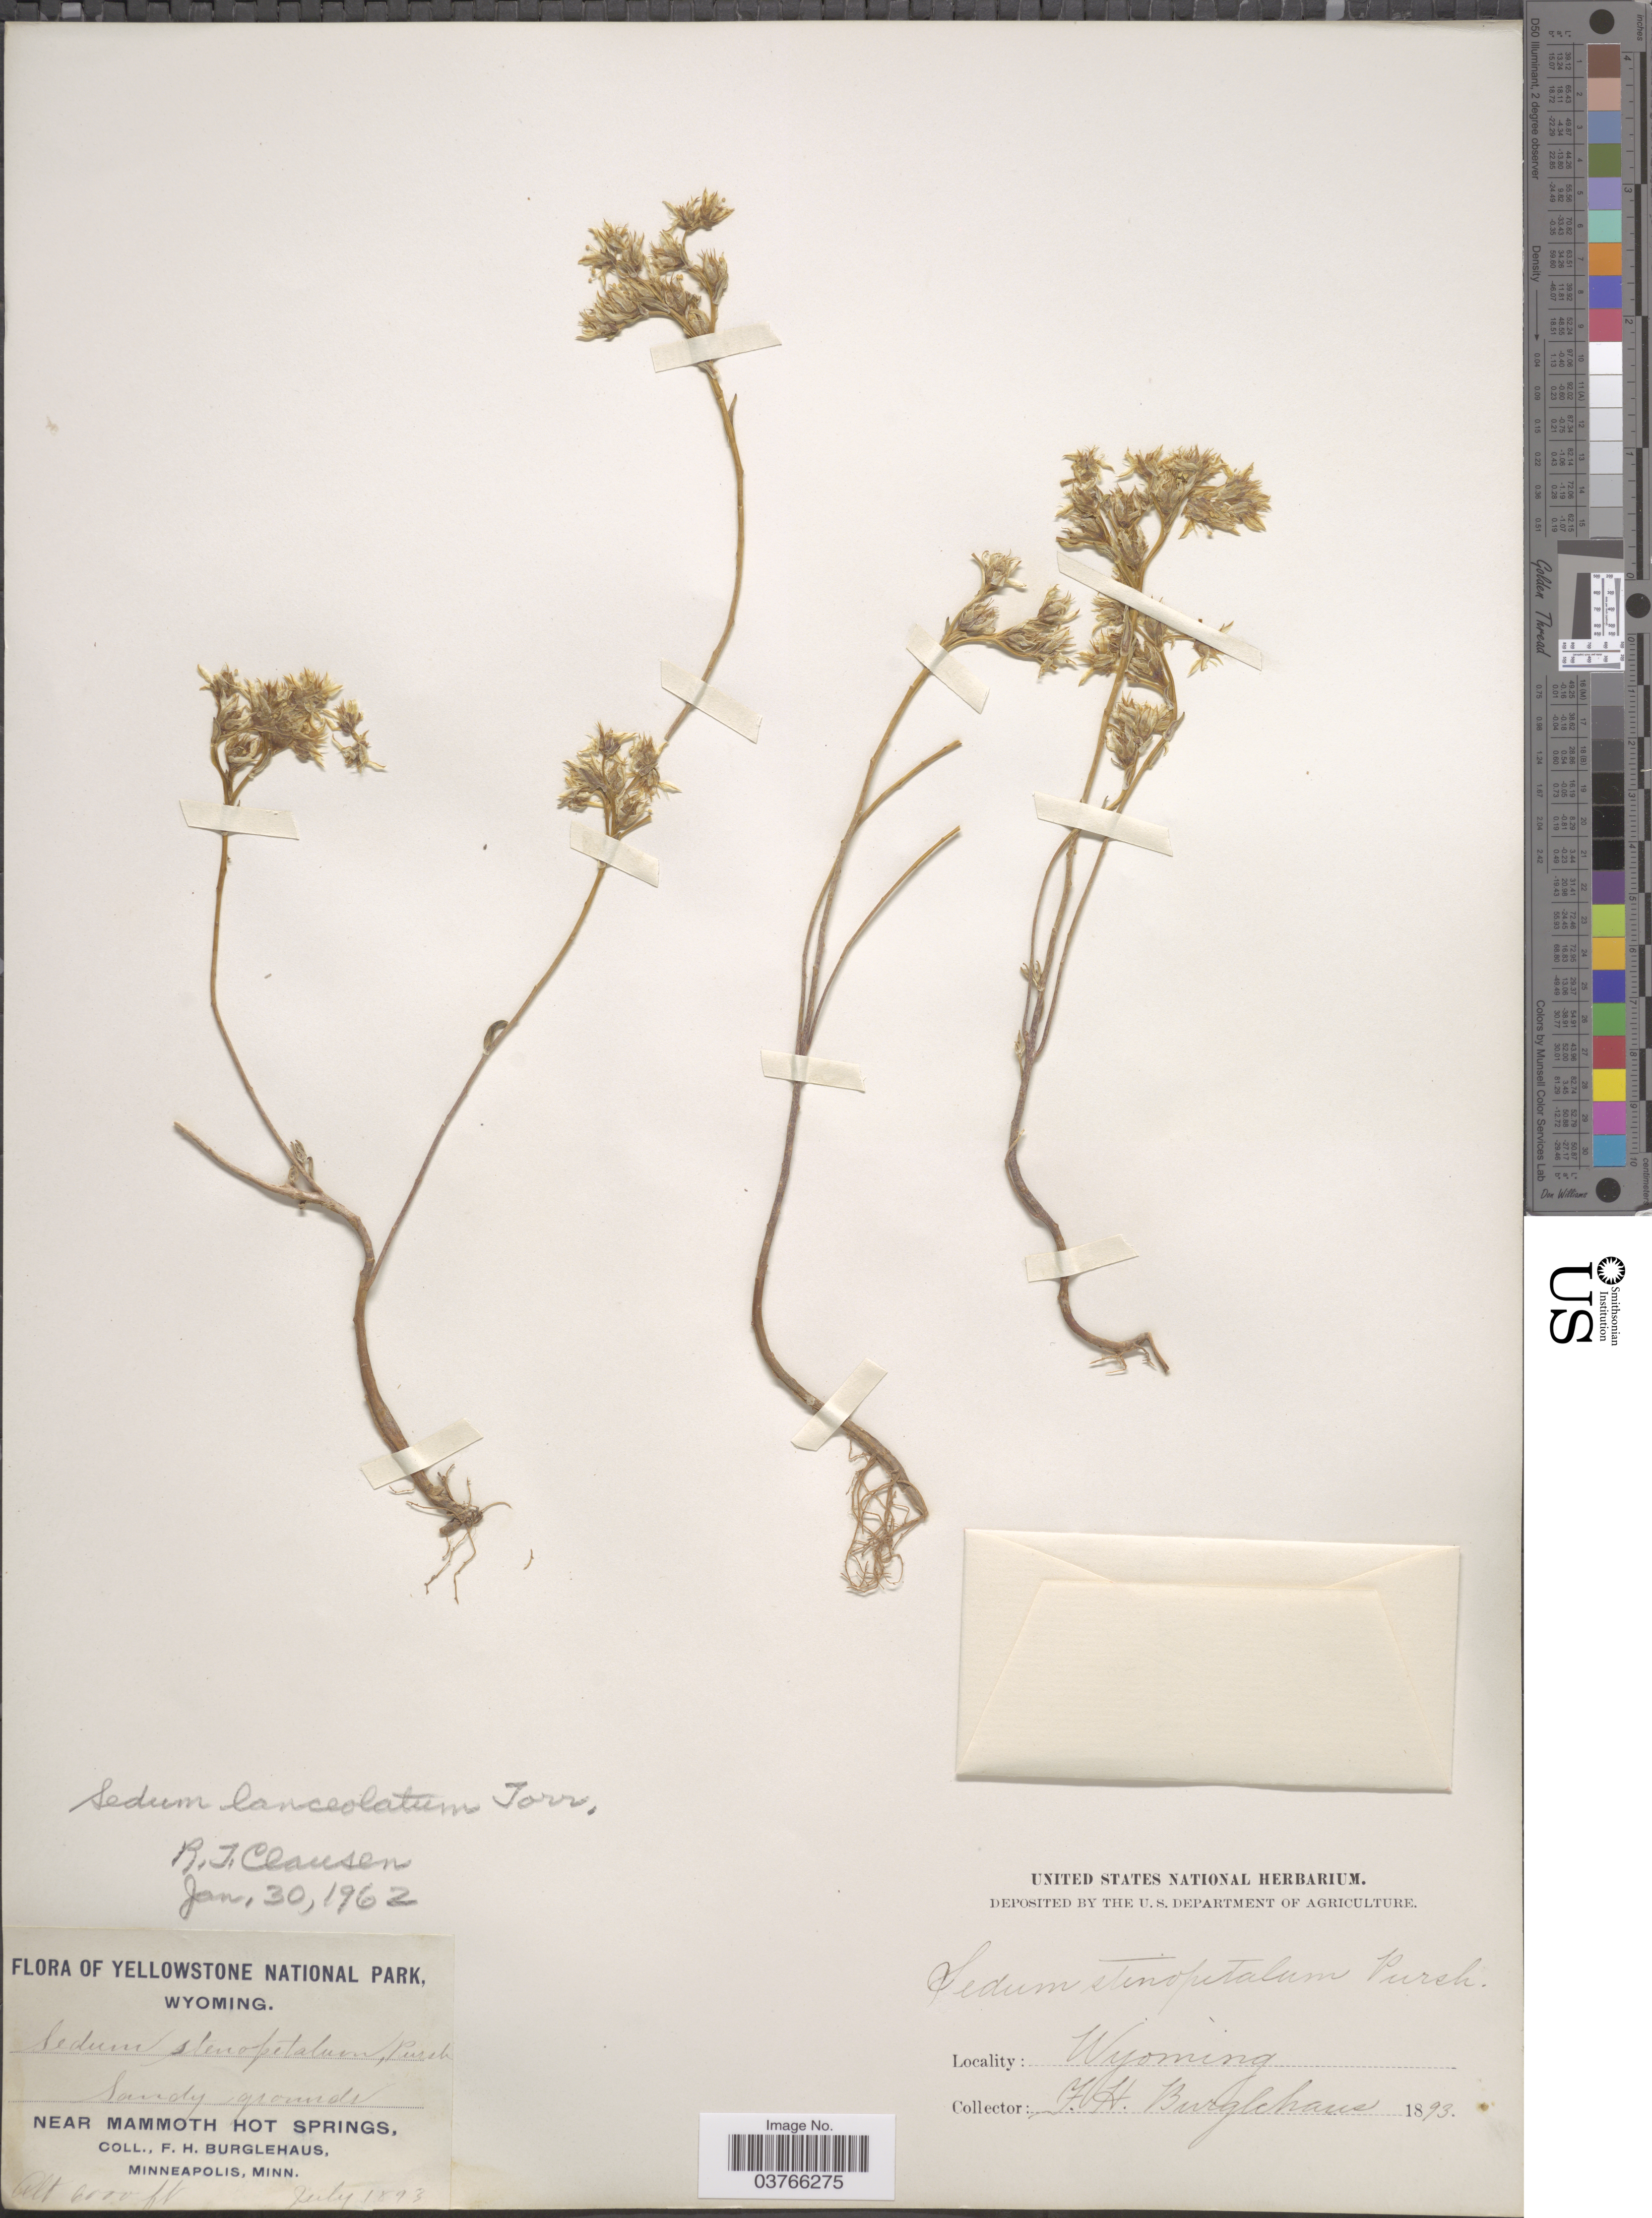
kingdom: Plantae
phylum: Tracheophyta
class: Magnoliopsida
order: Saxifragales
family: Crassulaceae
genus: Sedum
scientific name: Sedum lanceolatum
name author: Torr.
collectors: F. Burglehaus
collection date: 1893-07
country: United States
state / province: Wyoming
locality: Yellowstone National Park. Sandy grounds near Mammoth Hot Springs.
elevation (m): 1829